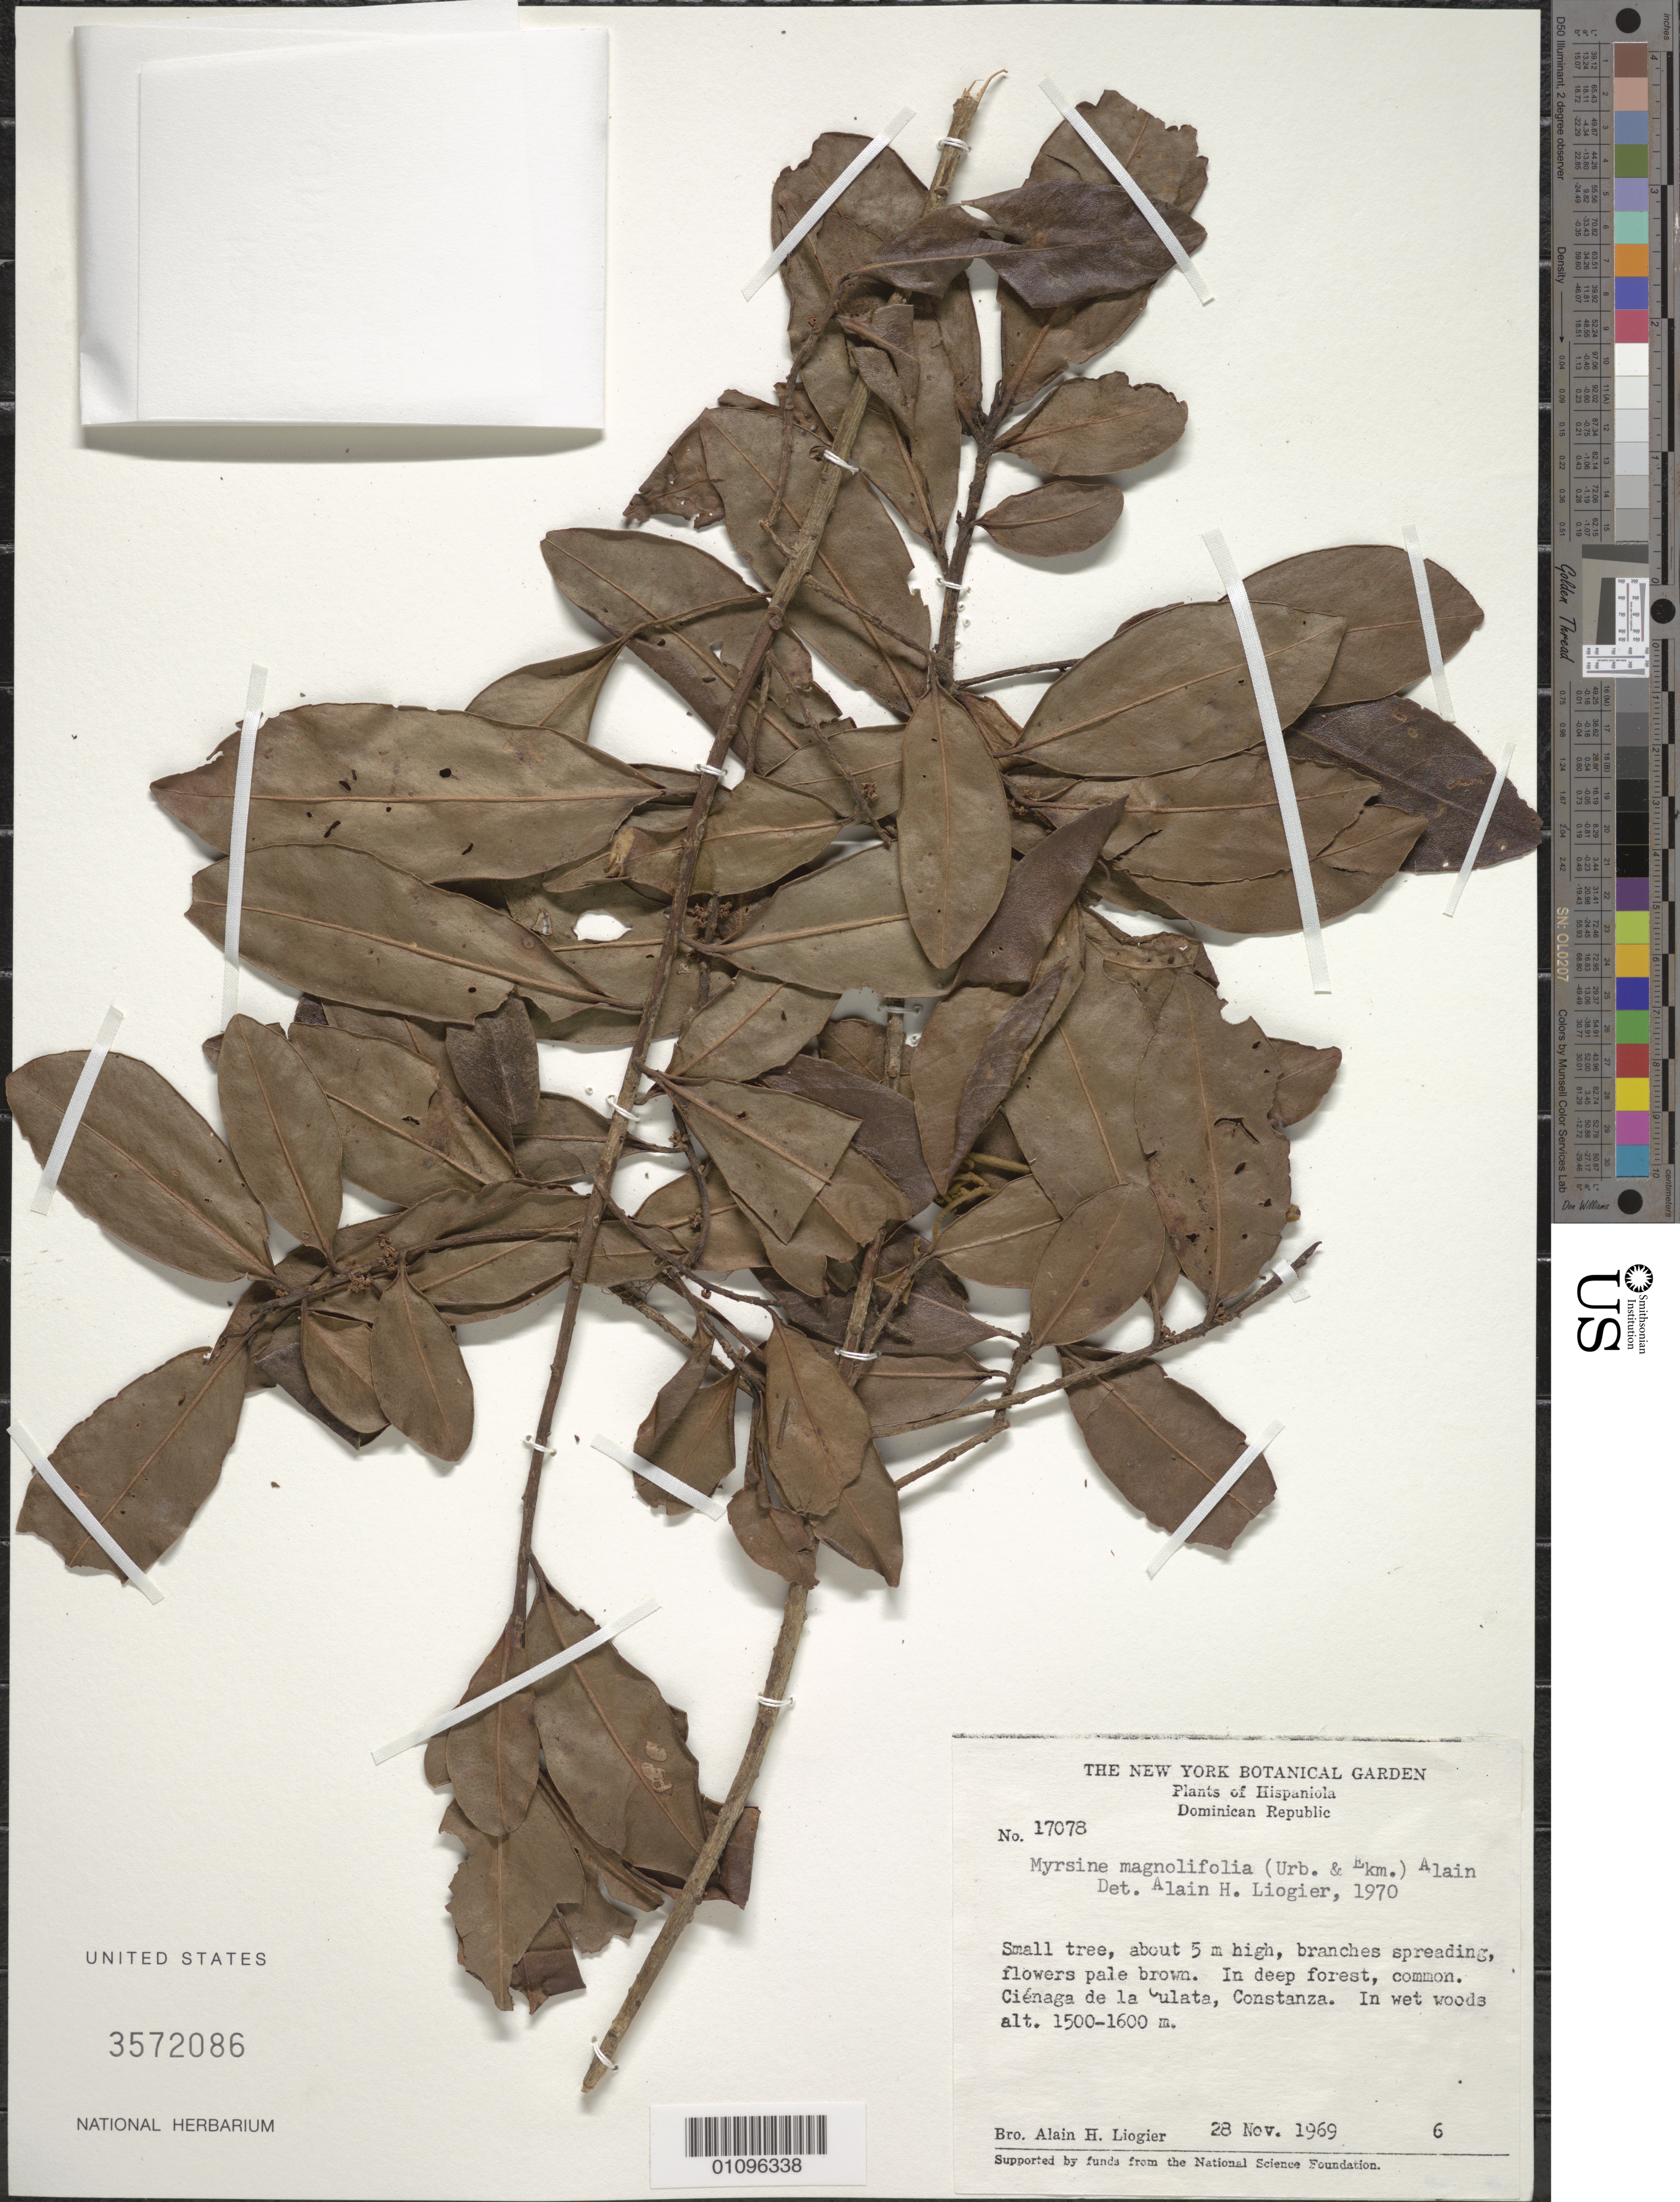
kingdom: Plantae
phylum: Tracheophyta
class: Magnoliopsida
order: Ericales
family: Primulaceae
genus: Myrsine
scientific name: Myrsine magnolifolia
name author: (Urb. & Ekman) Alain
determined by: Liogier, Alain H.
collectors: A. H. Liogier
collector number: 17078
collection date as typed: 28 Nov 1969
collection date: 1969-11-28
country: Dominican Republic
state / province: La Vega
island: Hispaniola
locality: Ciénaga de la Culata, Constanza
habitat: In deep forest, wet woods; common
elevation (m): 1500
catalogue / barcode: US 3572086